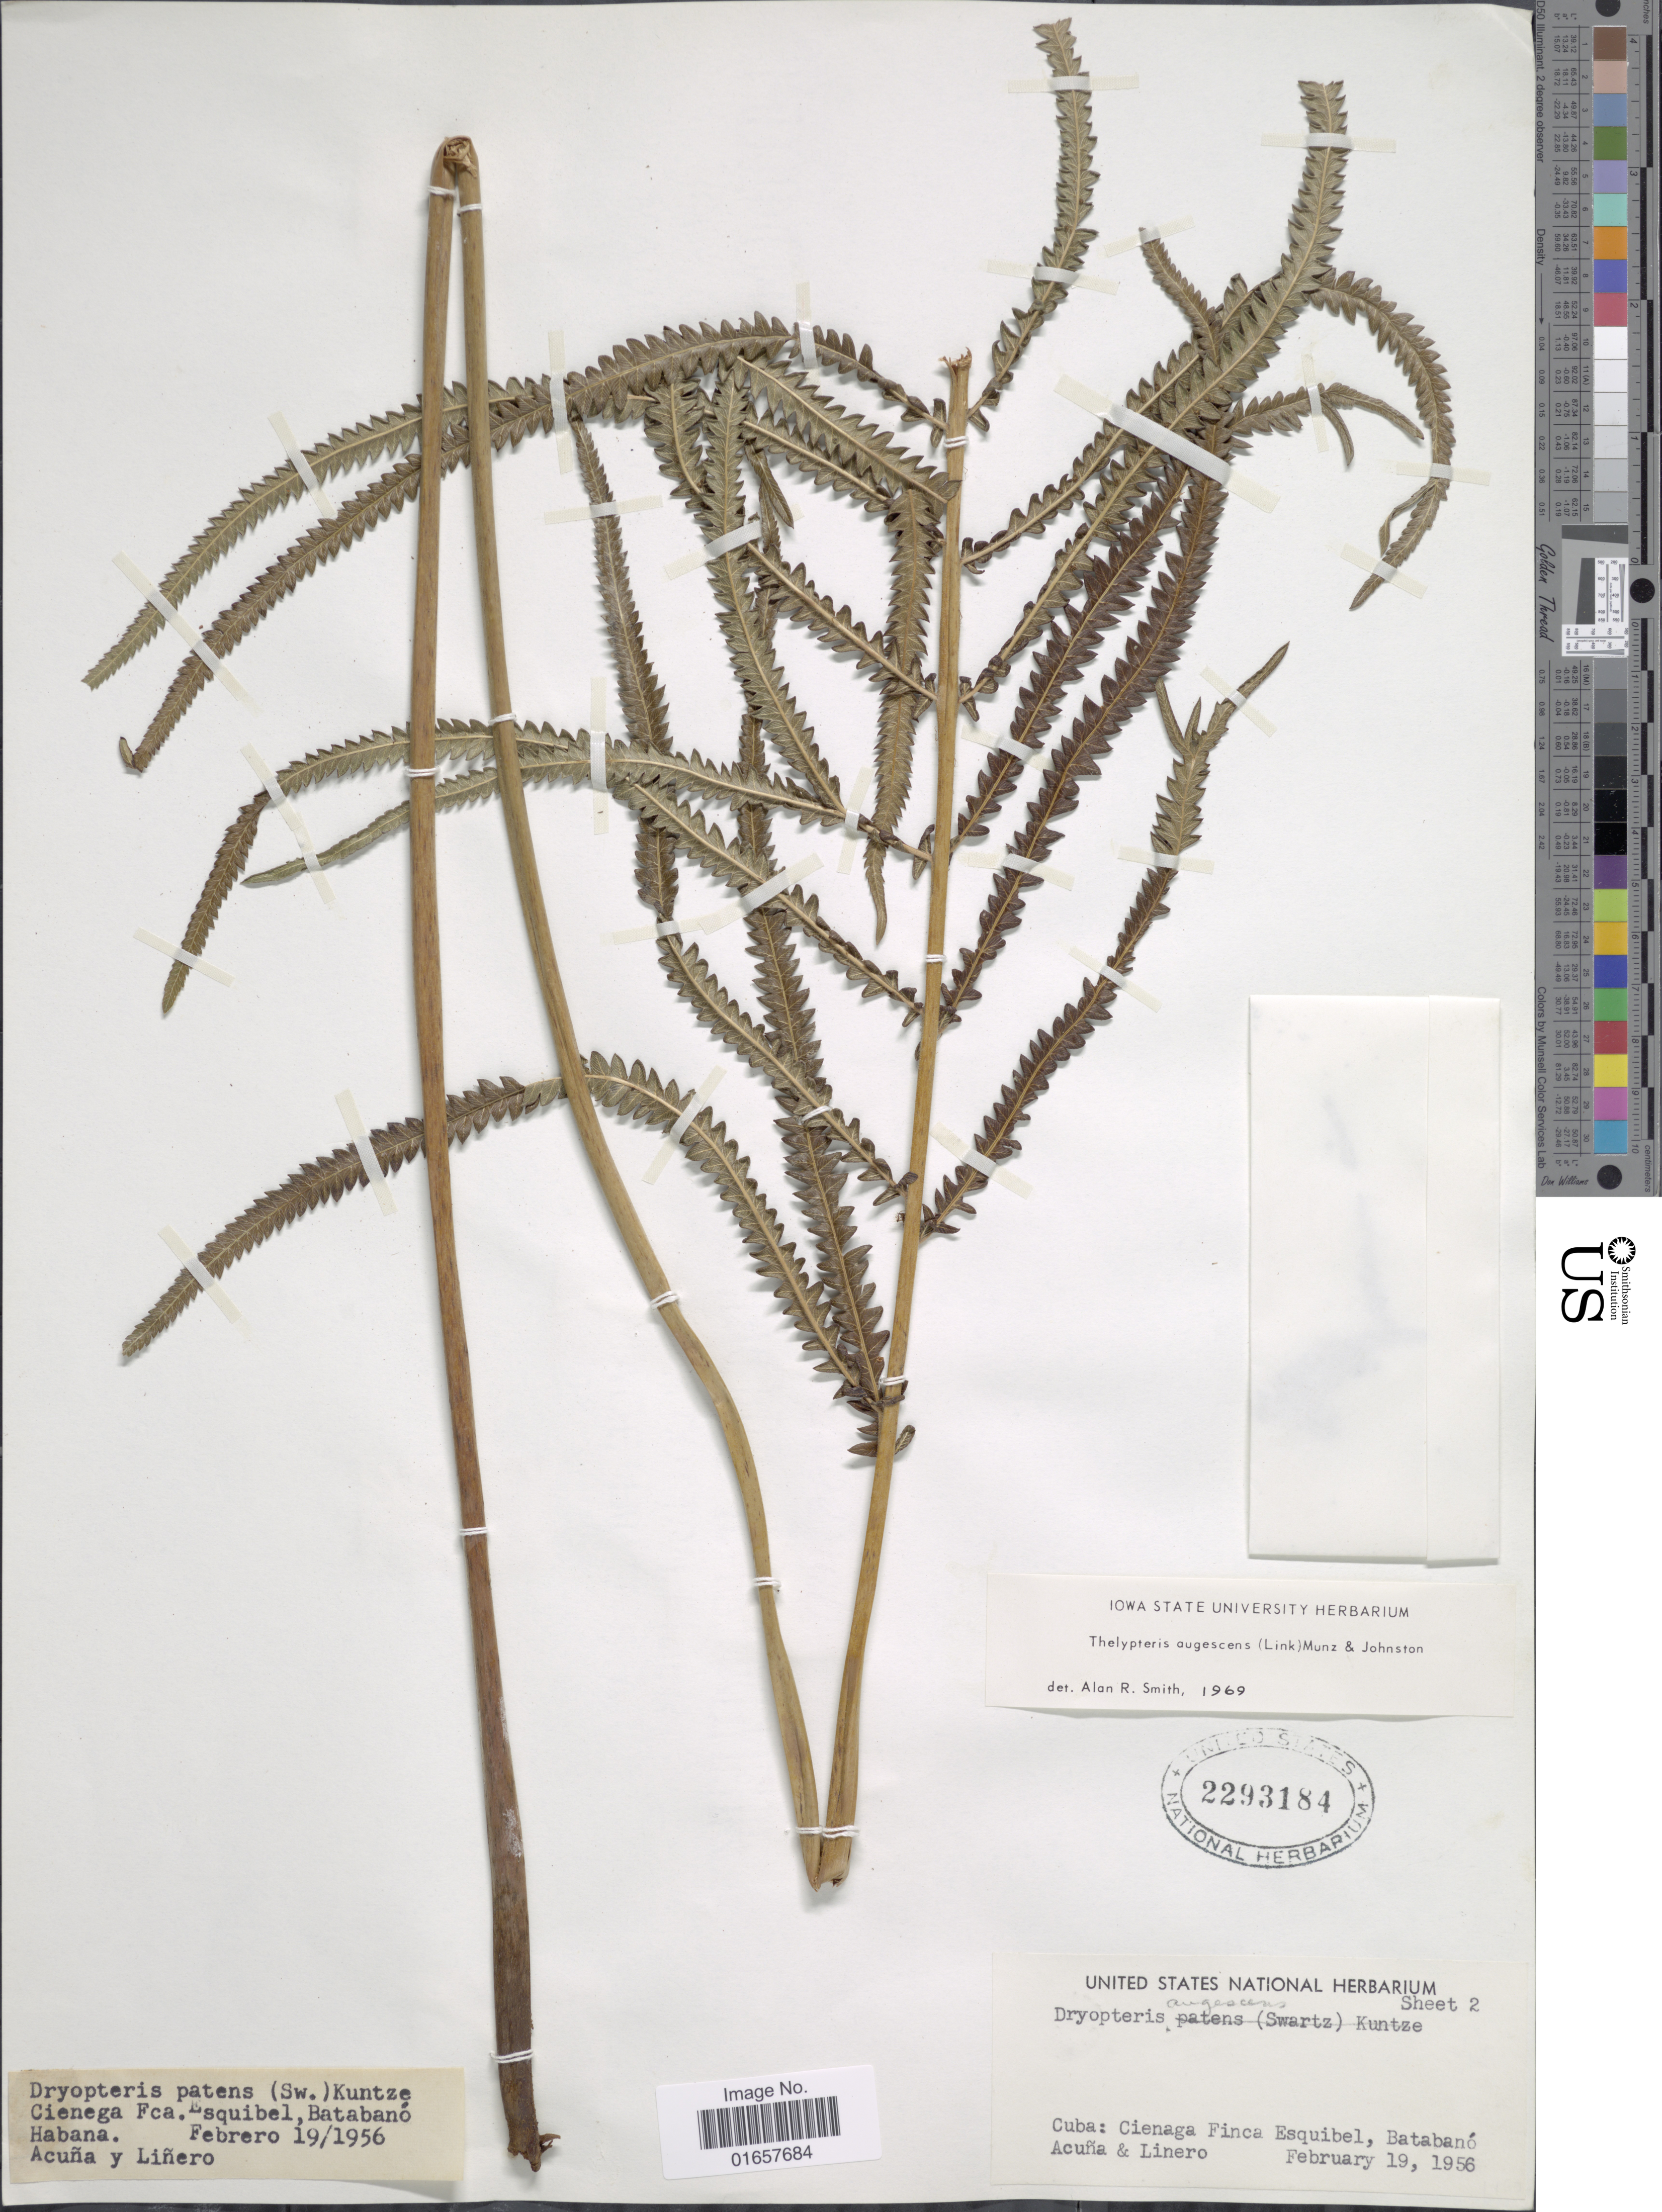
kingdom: Plantae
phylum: Tracheophyta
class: Polypodiopsida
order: Polypodiales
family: Thelypteridaceae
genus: Christella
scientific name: Christella augescens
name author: (Link) Pic. Serm.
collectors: Acuña & -. Liñero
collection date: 1956-02-19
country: Cuba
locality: Cuba, Cienega Finca. Esquibel, Batabanó.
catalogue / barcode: US 2293184